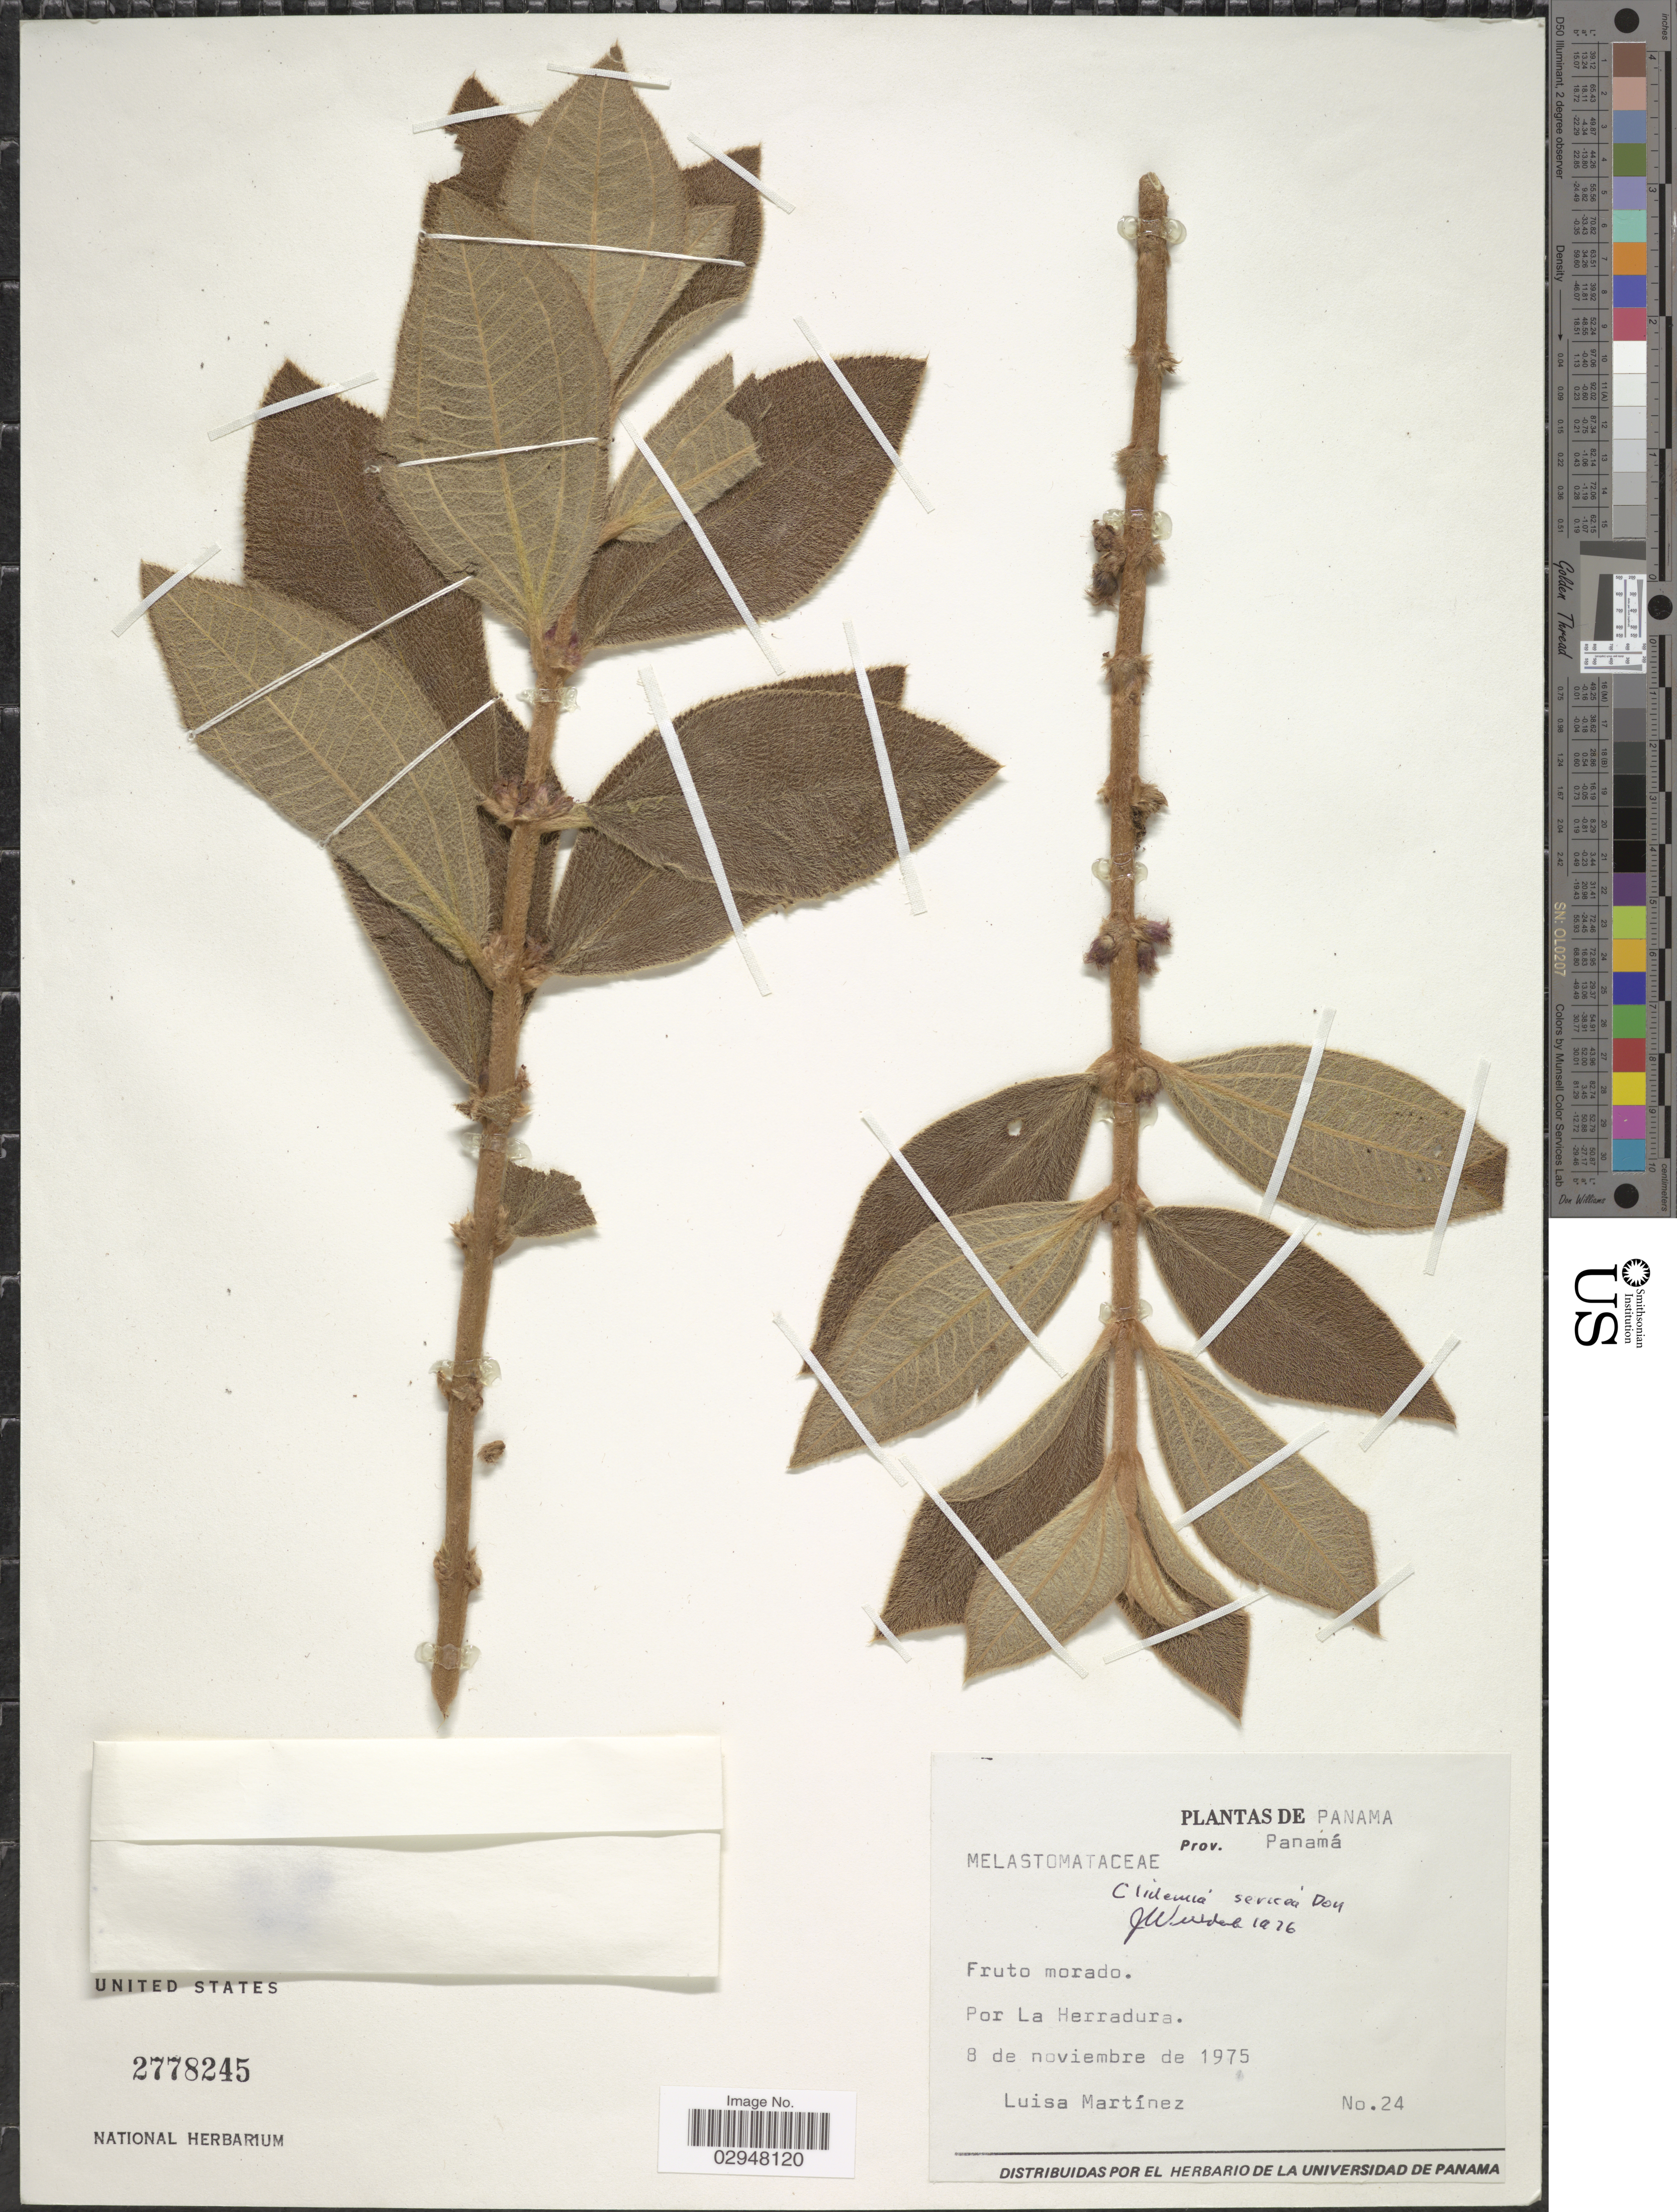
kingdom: Plantae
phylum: Tracheophyta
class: Magnoliopsida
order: Myrtales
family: Melastomataceae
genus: Clidemia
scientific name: Clidemia rubra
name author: (Aubl.) Mart.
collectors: L. Martínez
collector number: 24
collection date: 1975-11-08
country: Panama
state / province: Panamá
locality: Por La Herradura.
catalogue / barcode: US 2778245